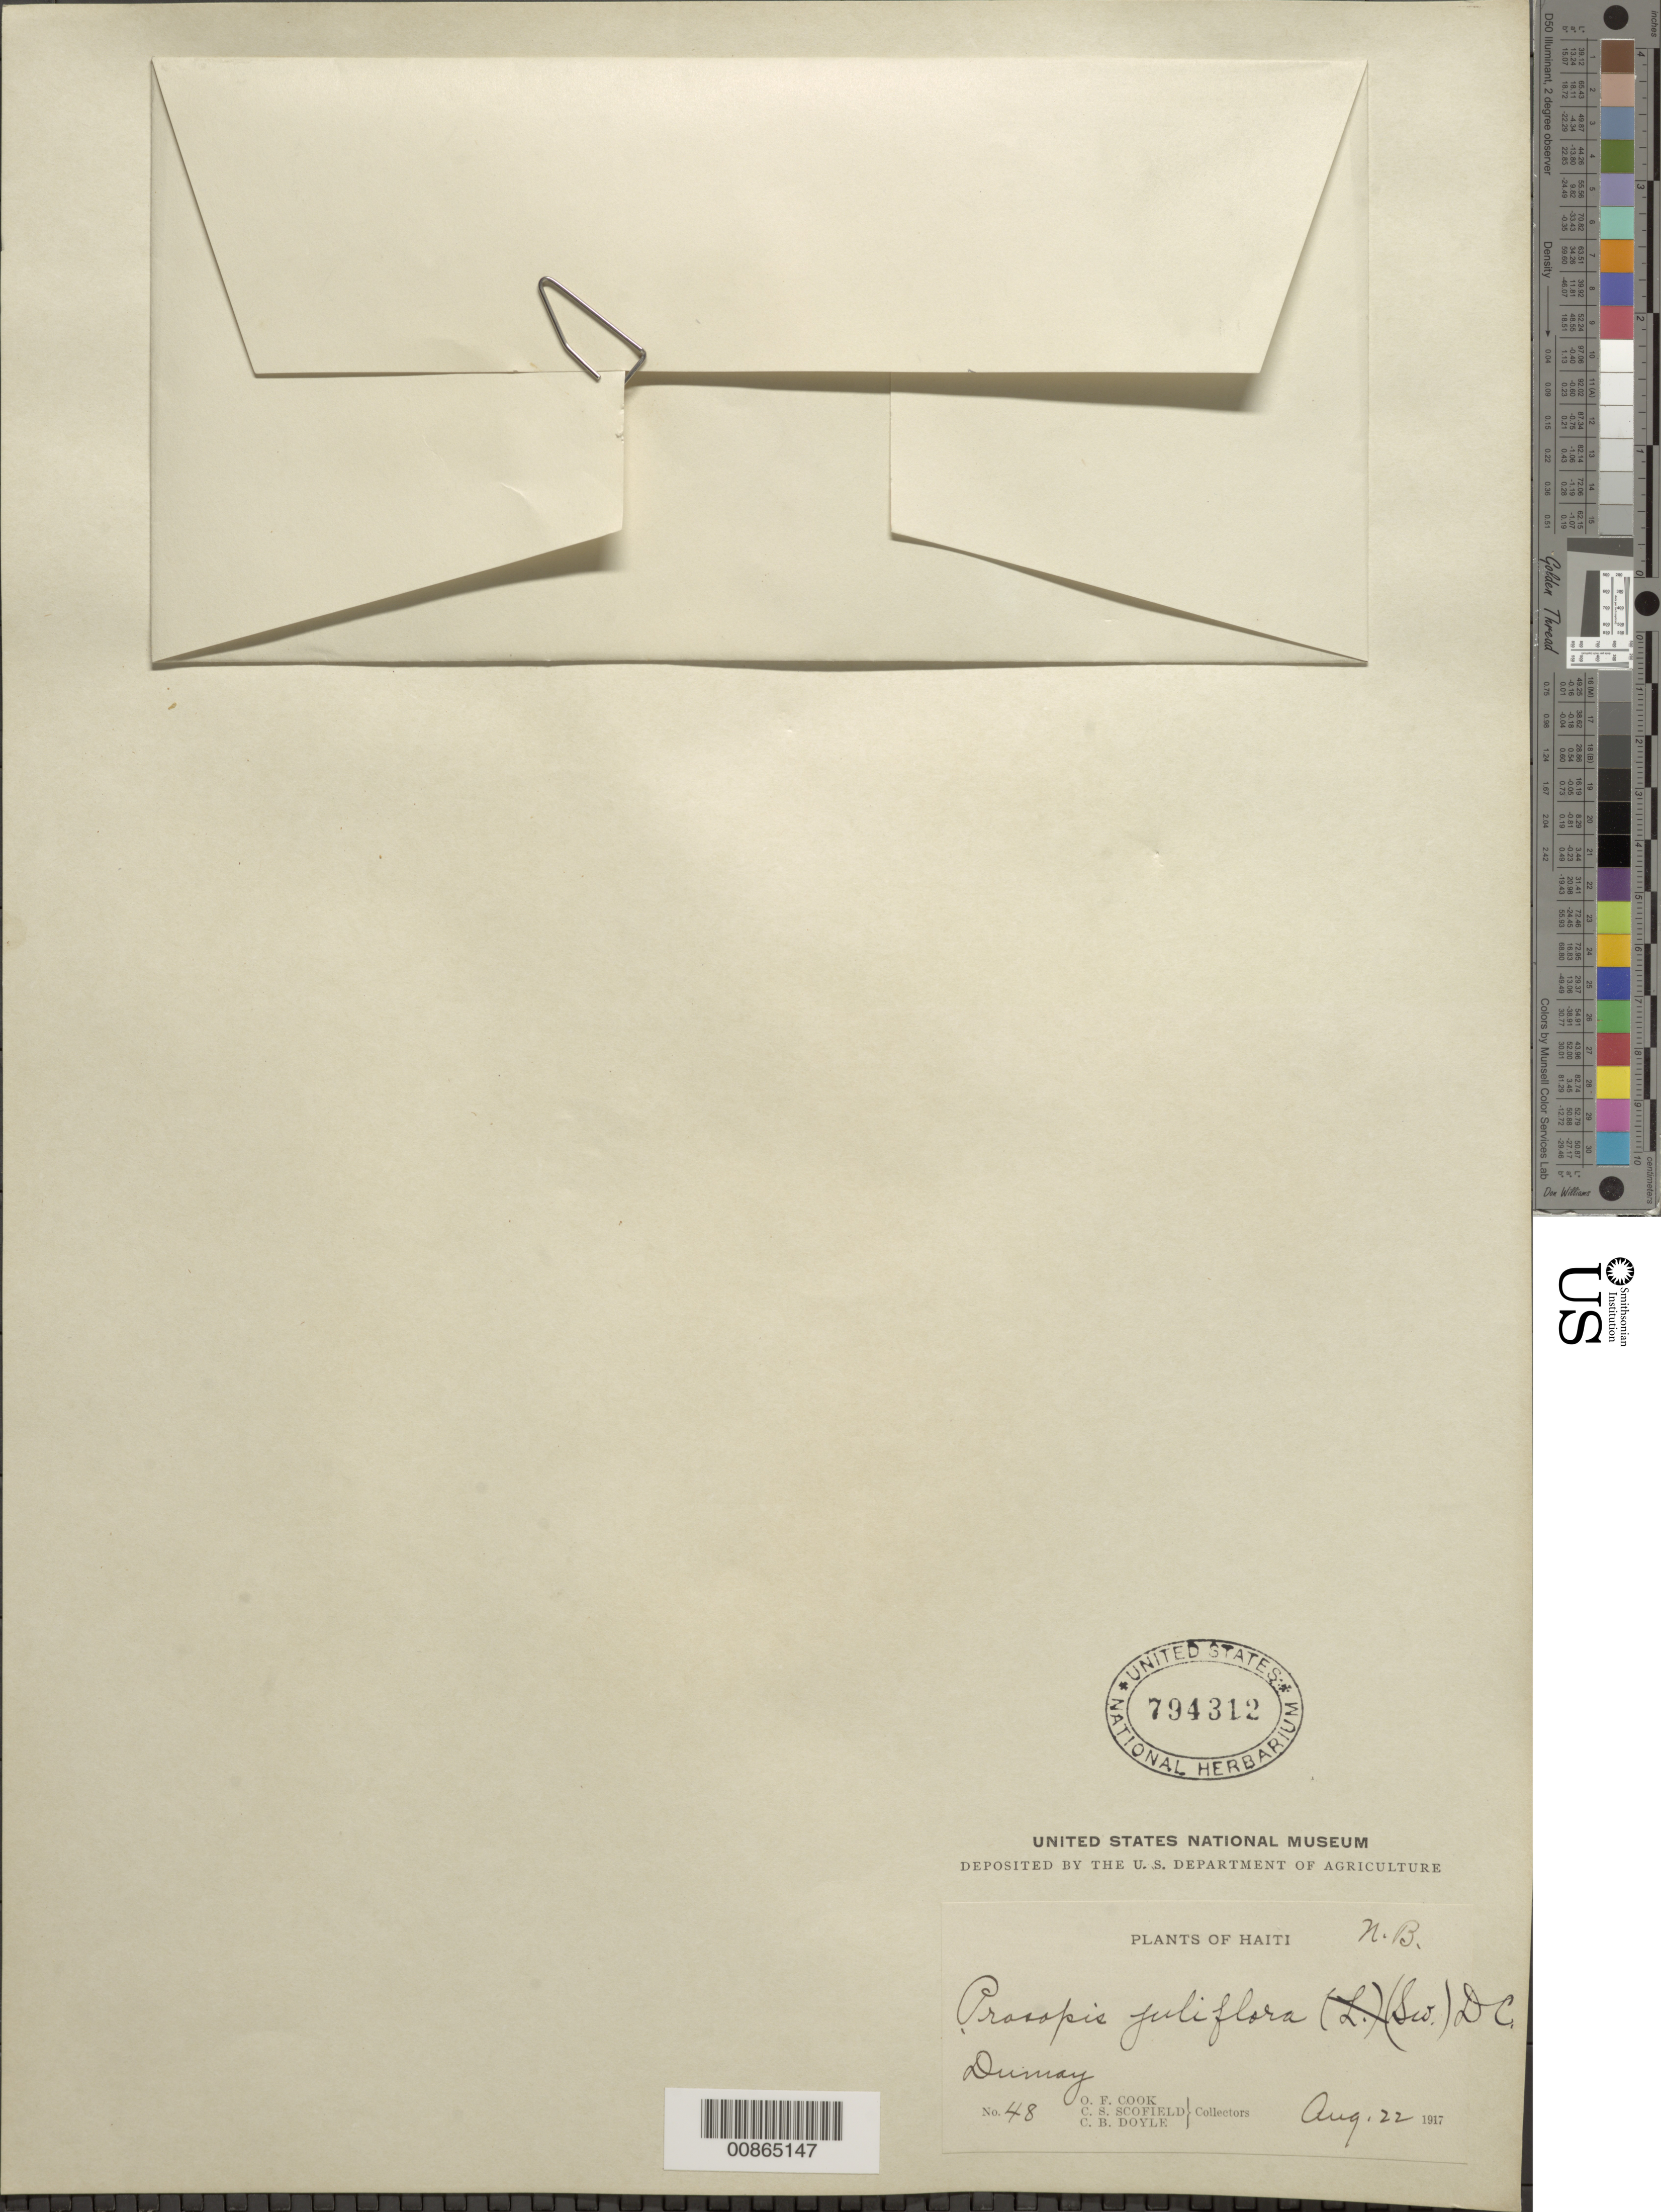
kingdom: Plantae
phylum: Tracheophyta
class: Magnoliopsida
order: Fabales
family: Fabaceae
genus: Neltuma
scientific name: Neltuma juliflora var. juliflora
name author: (Sw.) Raf.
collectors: O. F. Cook, C. Scofield & C. Doyle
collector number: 48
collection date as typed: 22 Aug 1917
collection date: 1917-08-22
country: Haiti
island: Hispaniola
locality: Dumay.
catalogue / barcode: US 794312